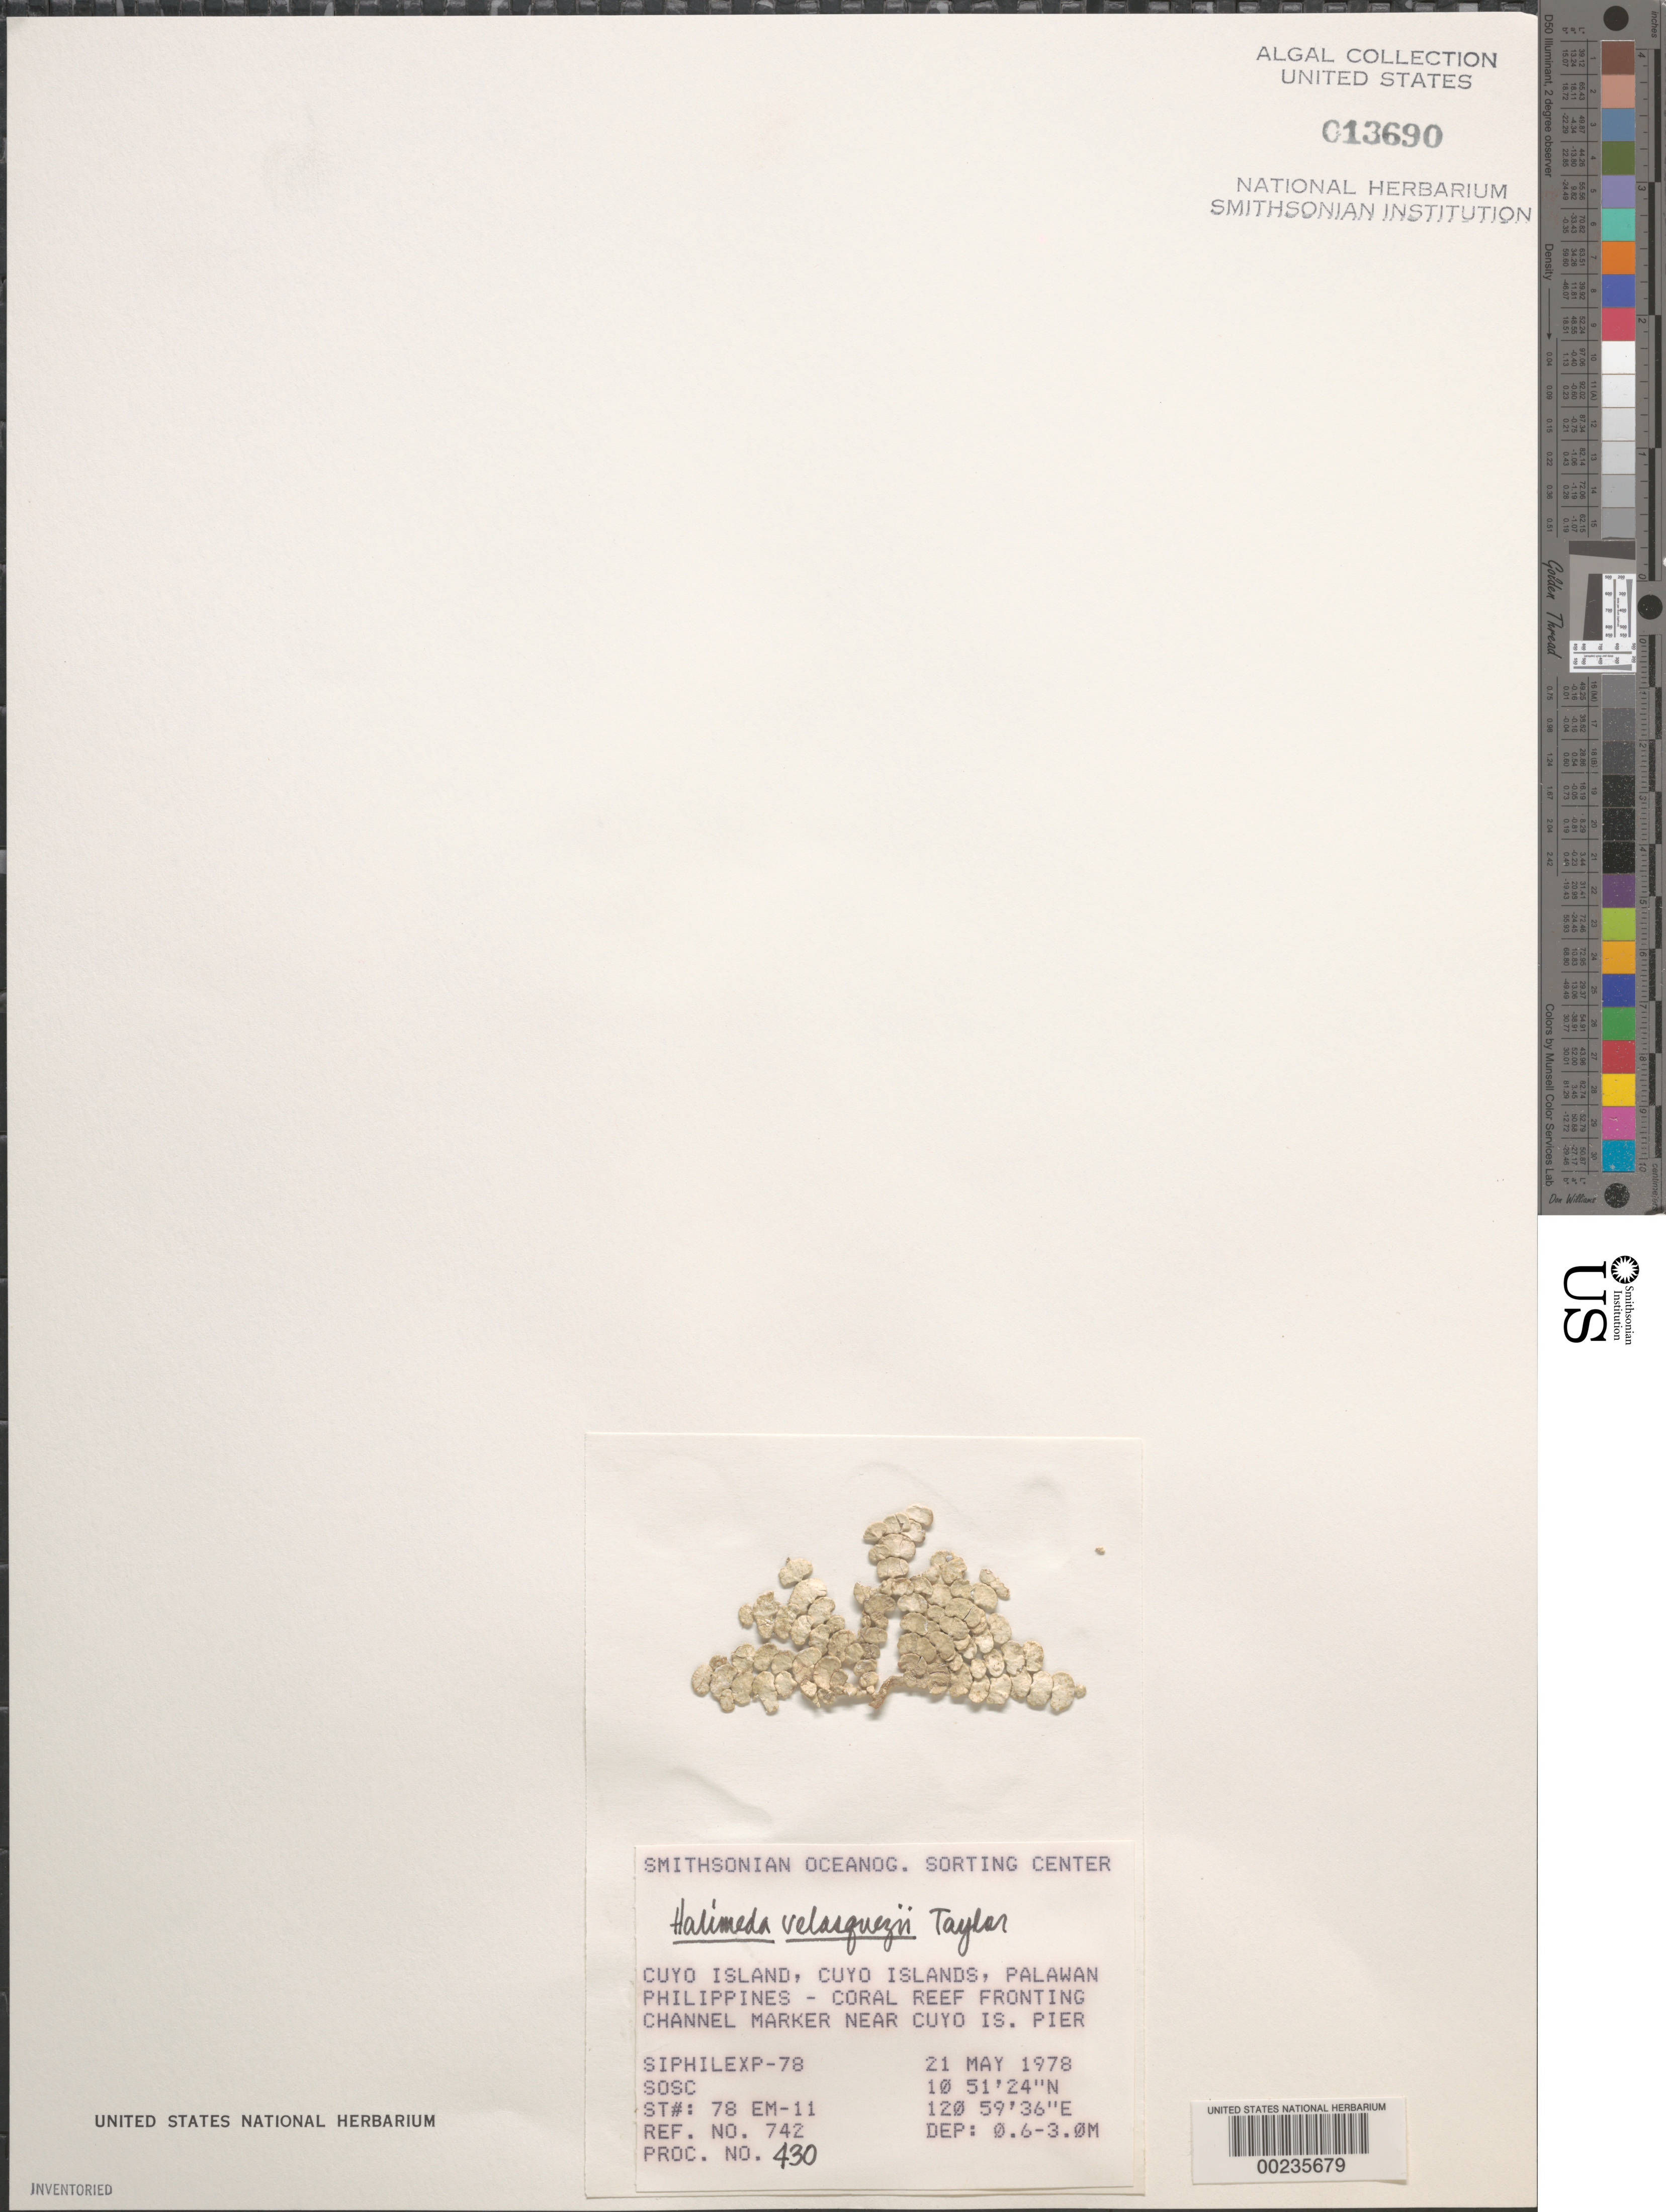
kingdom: Plantae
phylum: Chlorophyta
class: Ulvophyceae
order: Bryopsidales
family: Halimedaceae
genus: Halimeda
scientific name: Halimeda velasquezii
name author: W.R. Taylor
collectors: SOSC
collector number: Station 78 Em-11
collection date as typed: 21 May 1978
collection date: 1978-05-21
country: Philippines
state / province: Mimaropa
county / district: Palawan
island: Cuyo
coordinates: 10 51' 24" N, 120 59' 36" E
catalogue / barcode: US 13690